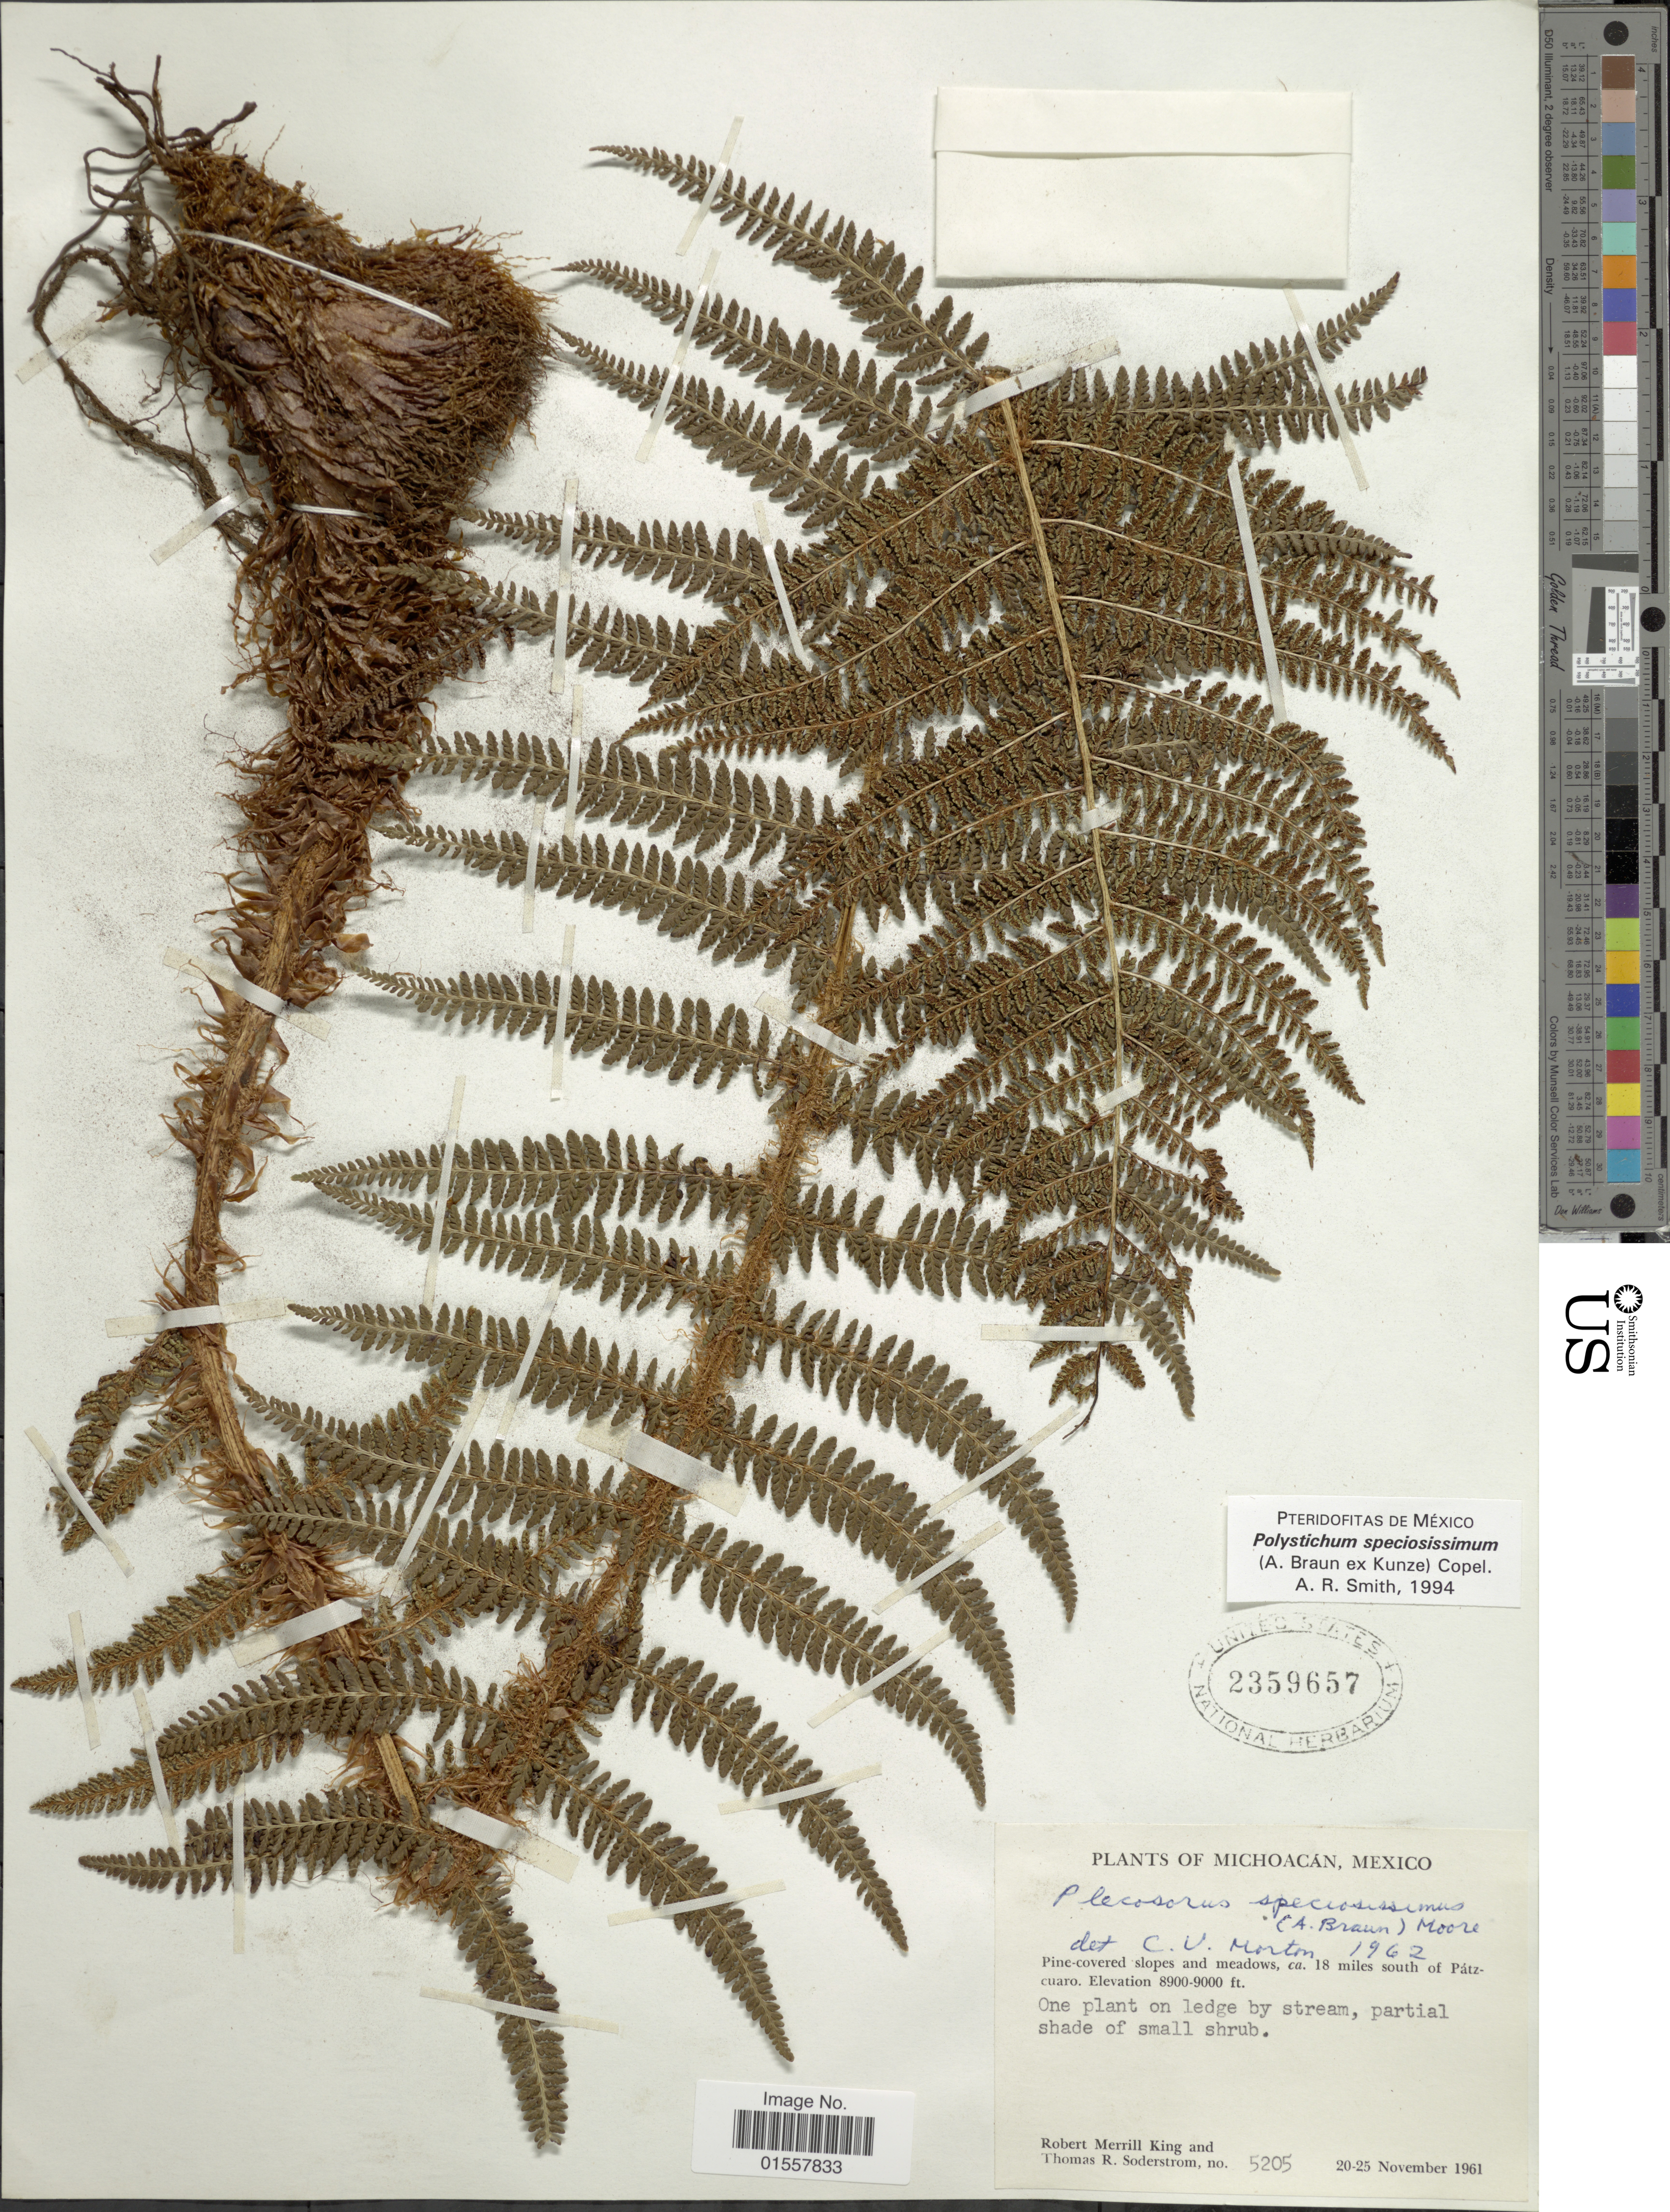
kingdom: Plantae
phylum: Tracheophyta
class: Polypodiopsida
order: Polypodiales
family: Dryopteridaceae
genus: Polystichum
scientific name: Polystichum speciosissimum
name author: (A. Braun ex Kunze) Copel.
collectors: R. M. King & T. R. Soderstrom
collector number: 5205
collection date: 1961-11-20/1961-11-25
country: Mexico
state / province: Michoacán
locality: Ca. 18 miles south of Patzcuaro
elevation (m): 2713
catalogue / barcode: US 2359657